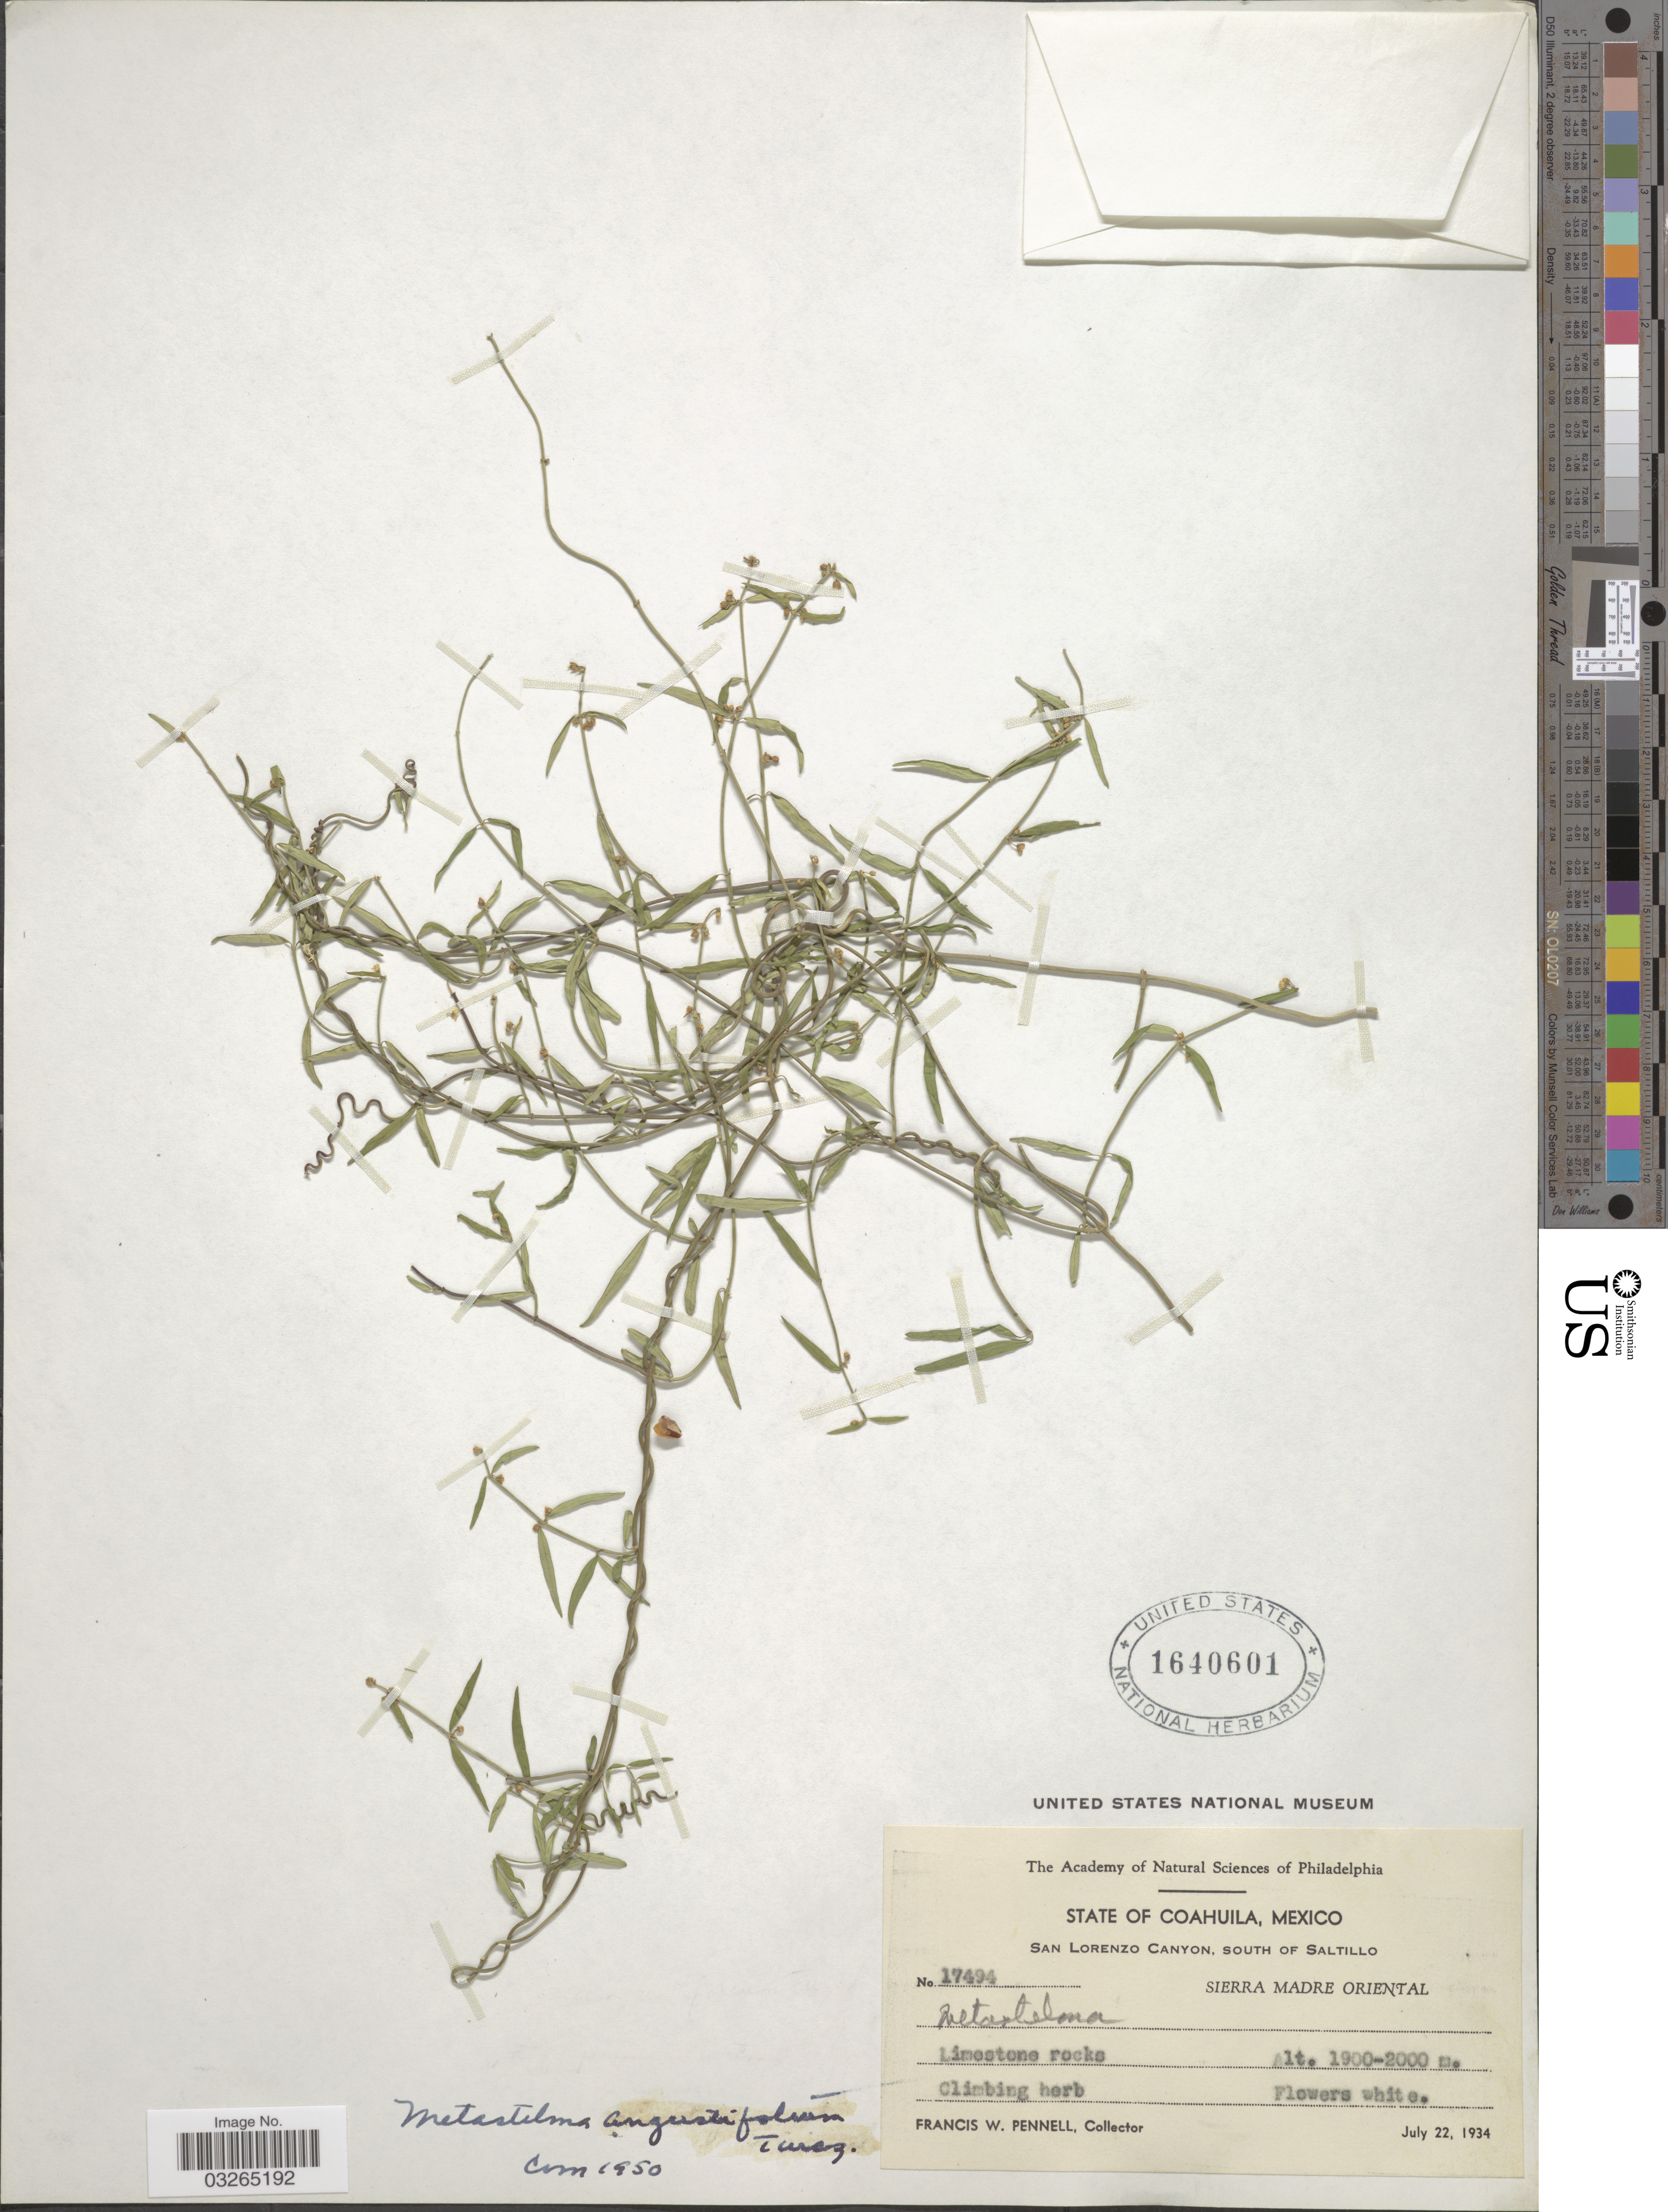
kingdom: Plantae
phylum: Tracheophyta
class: Magnoliopsida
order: Gentianales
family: Apocynaceae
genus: Orthosia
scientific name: Orthosia angustifolia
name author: (Turcz.) Liede & Meve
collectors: F. W. Pennell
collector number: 17494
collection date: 1934-07-22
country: Mexico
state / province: Coahuila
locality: San Lorenzo Canyon, South of Saltillo, Sierra Madre Oriental.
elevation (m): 1900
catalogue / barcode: US 1640601